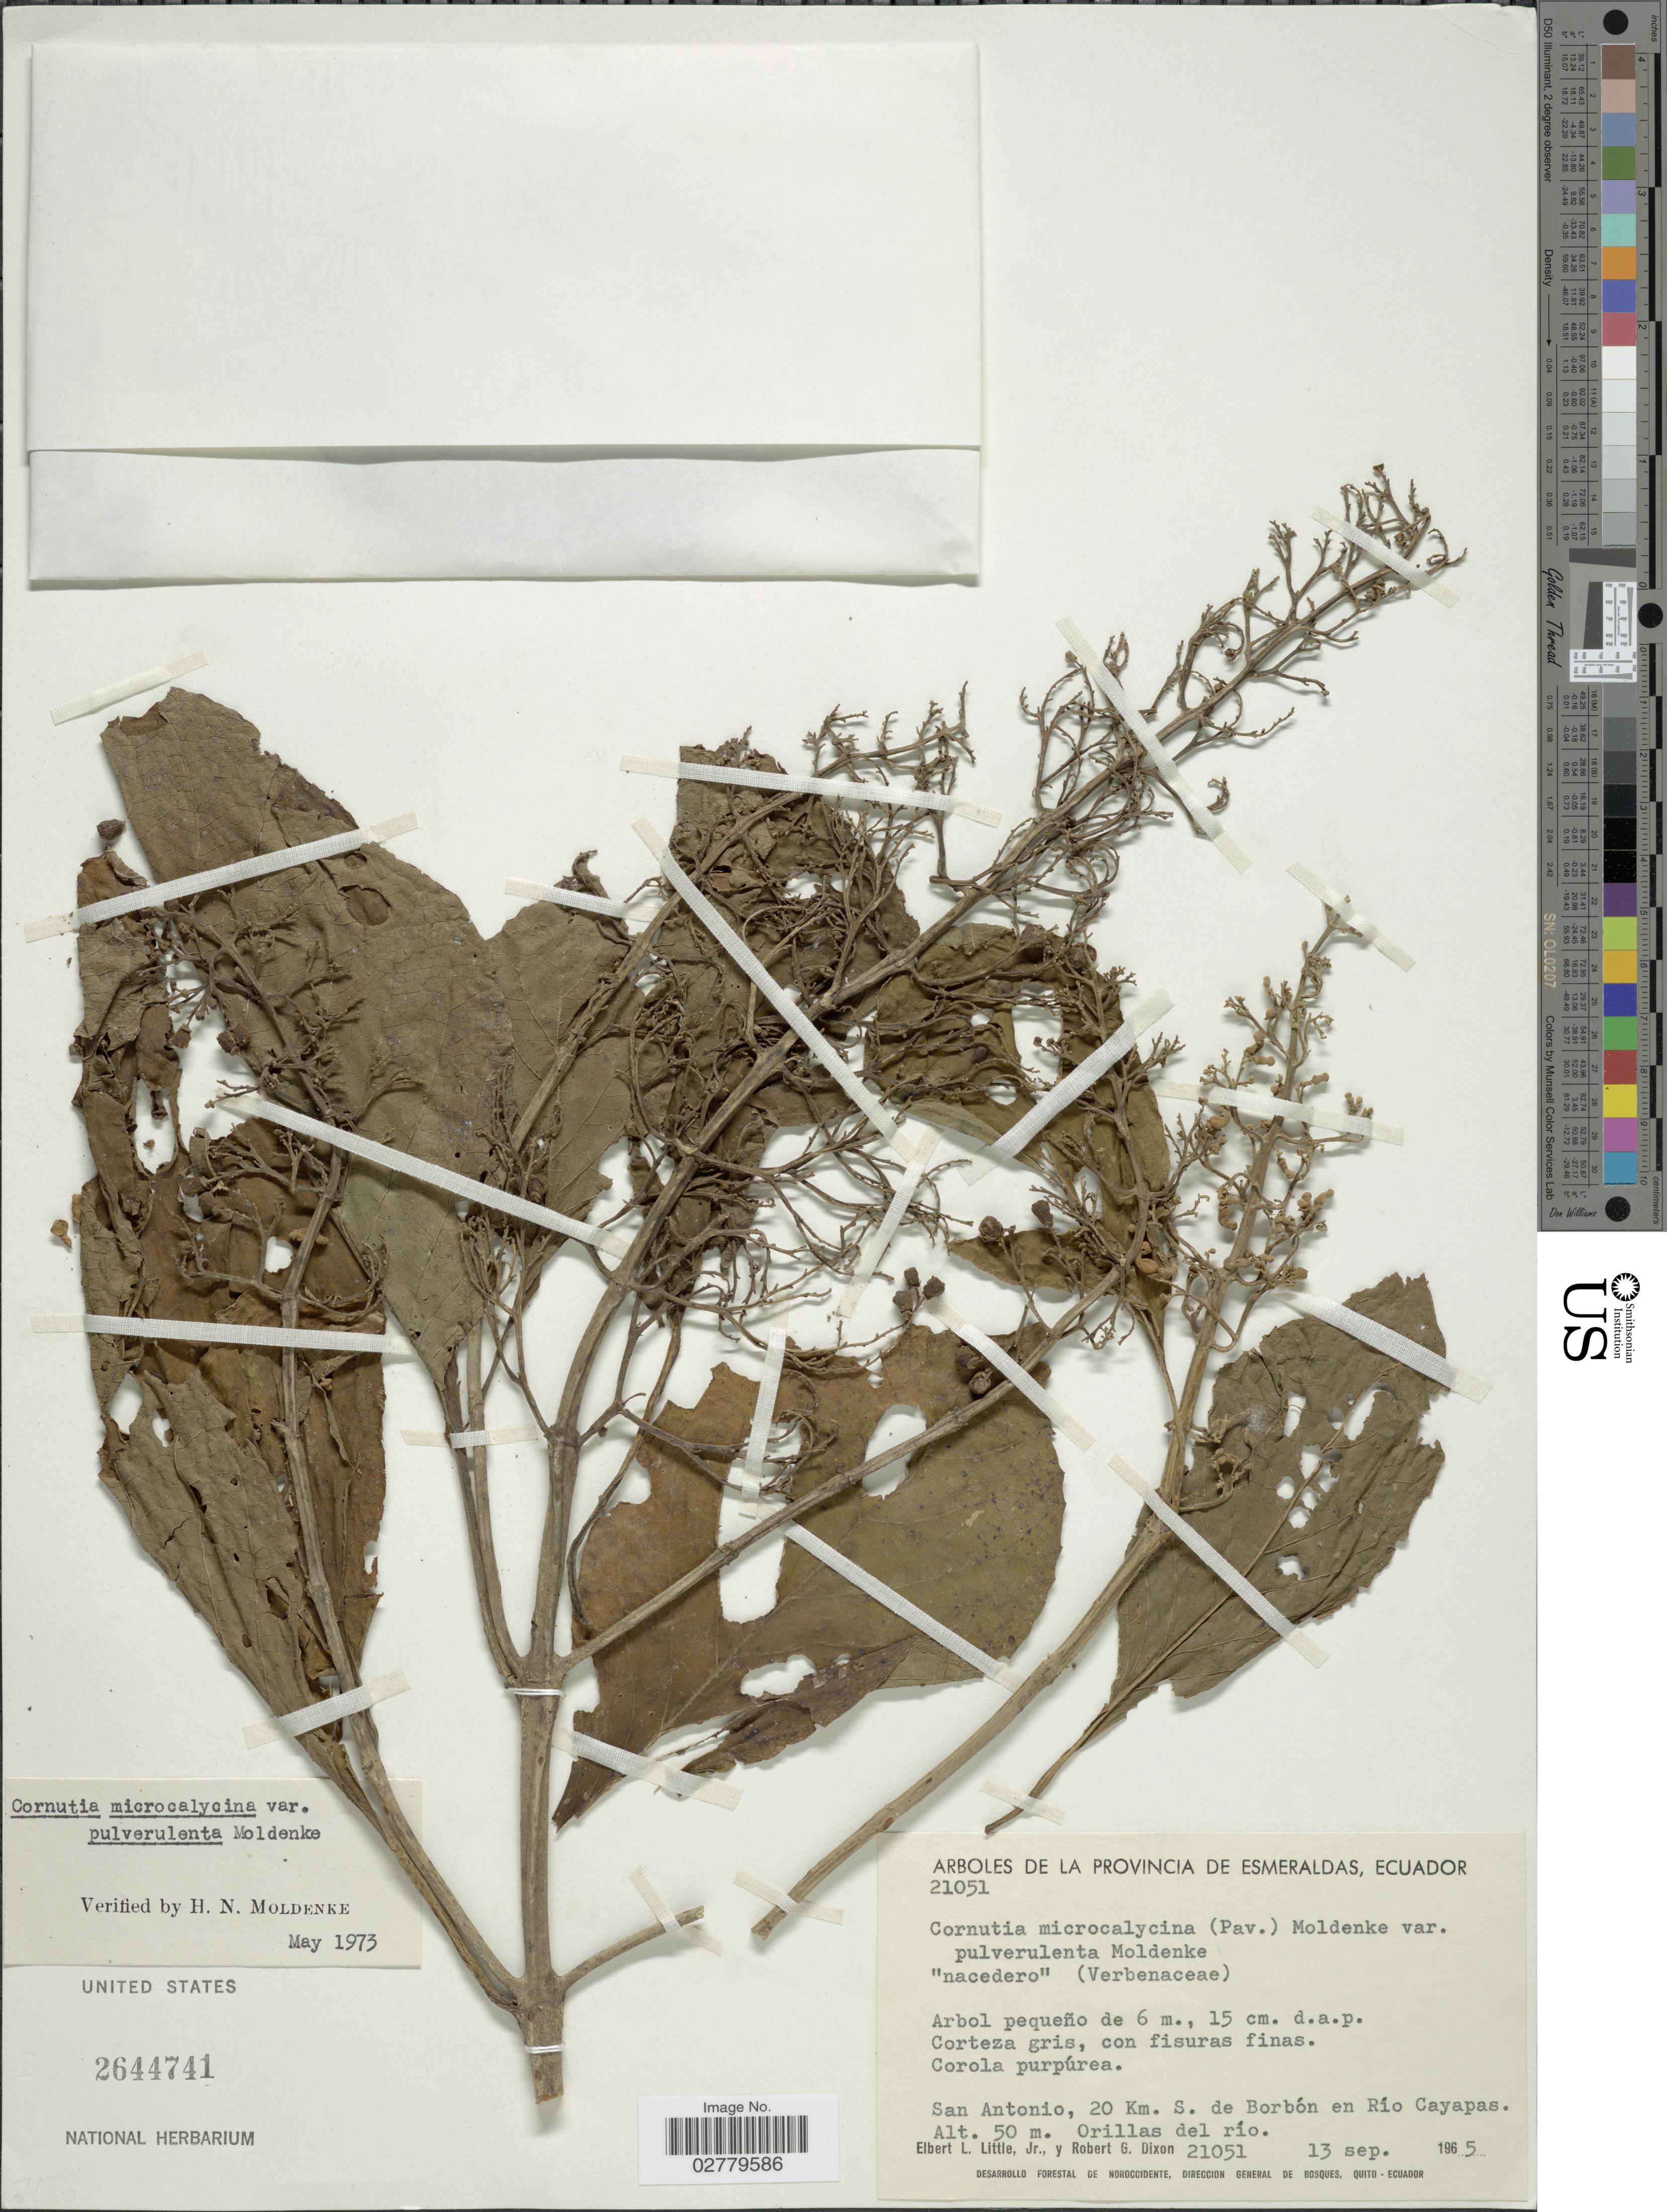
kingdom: Plantae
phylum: Tracheophyta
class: Magnoliopsida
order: Lamiales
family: Lamiaceae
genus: Cornutia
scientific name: Cornutia microcalycina var. pulverulenta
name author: Moldenke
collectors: E. L. Little & R. G. Dixon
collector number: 21051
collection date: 1965-09-13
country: Ecuador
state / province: Esmeraldas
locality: San Antonio, 20 Km. S. de Borbón en Río Cayapas. Orillas del río.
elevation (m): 50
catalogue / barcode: US 2644741